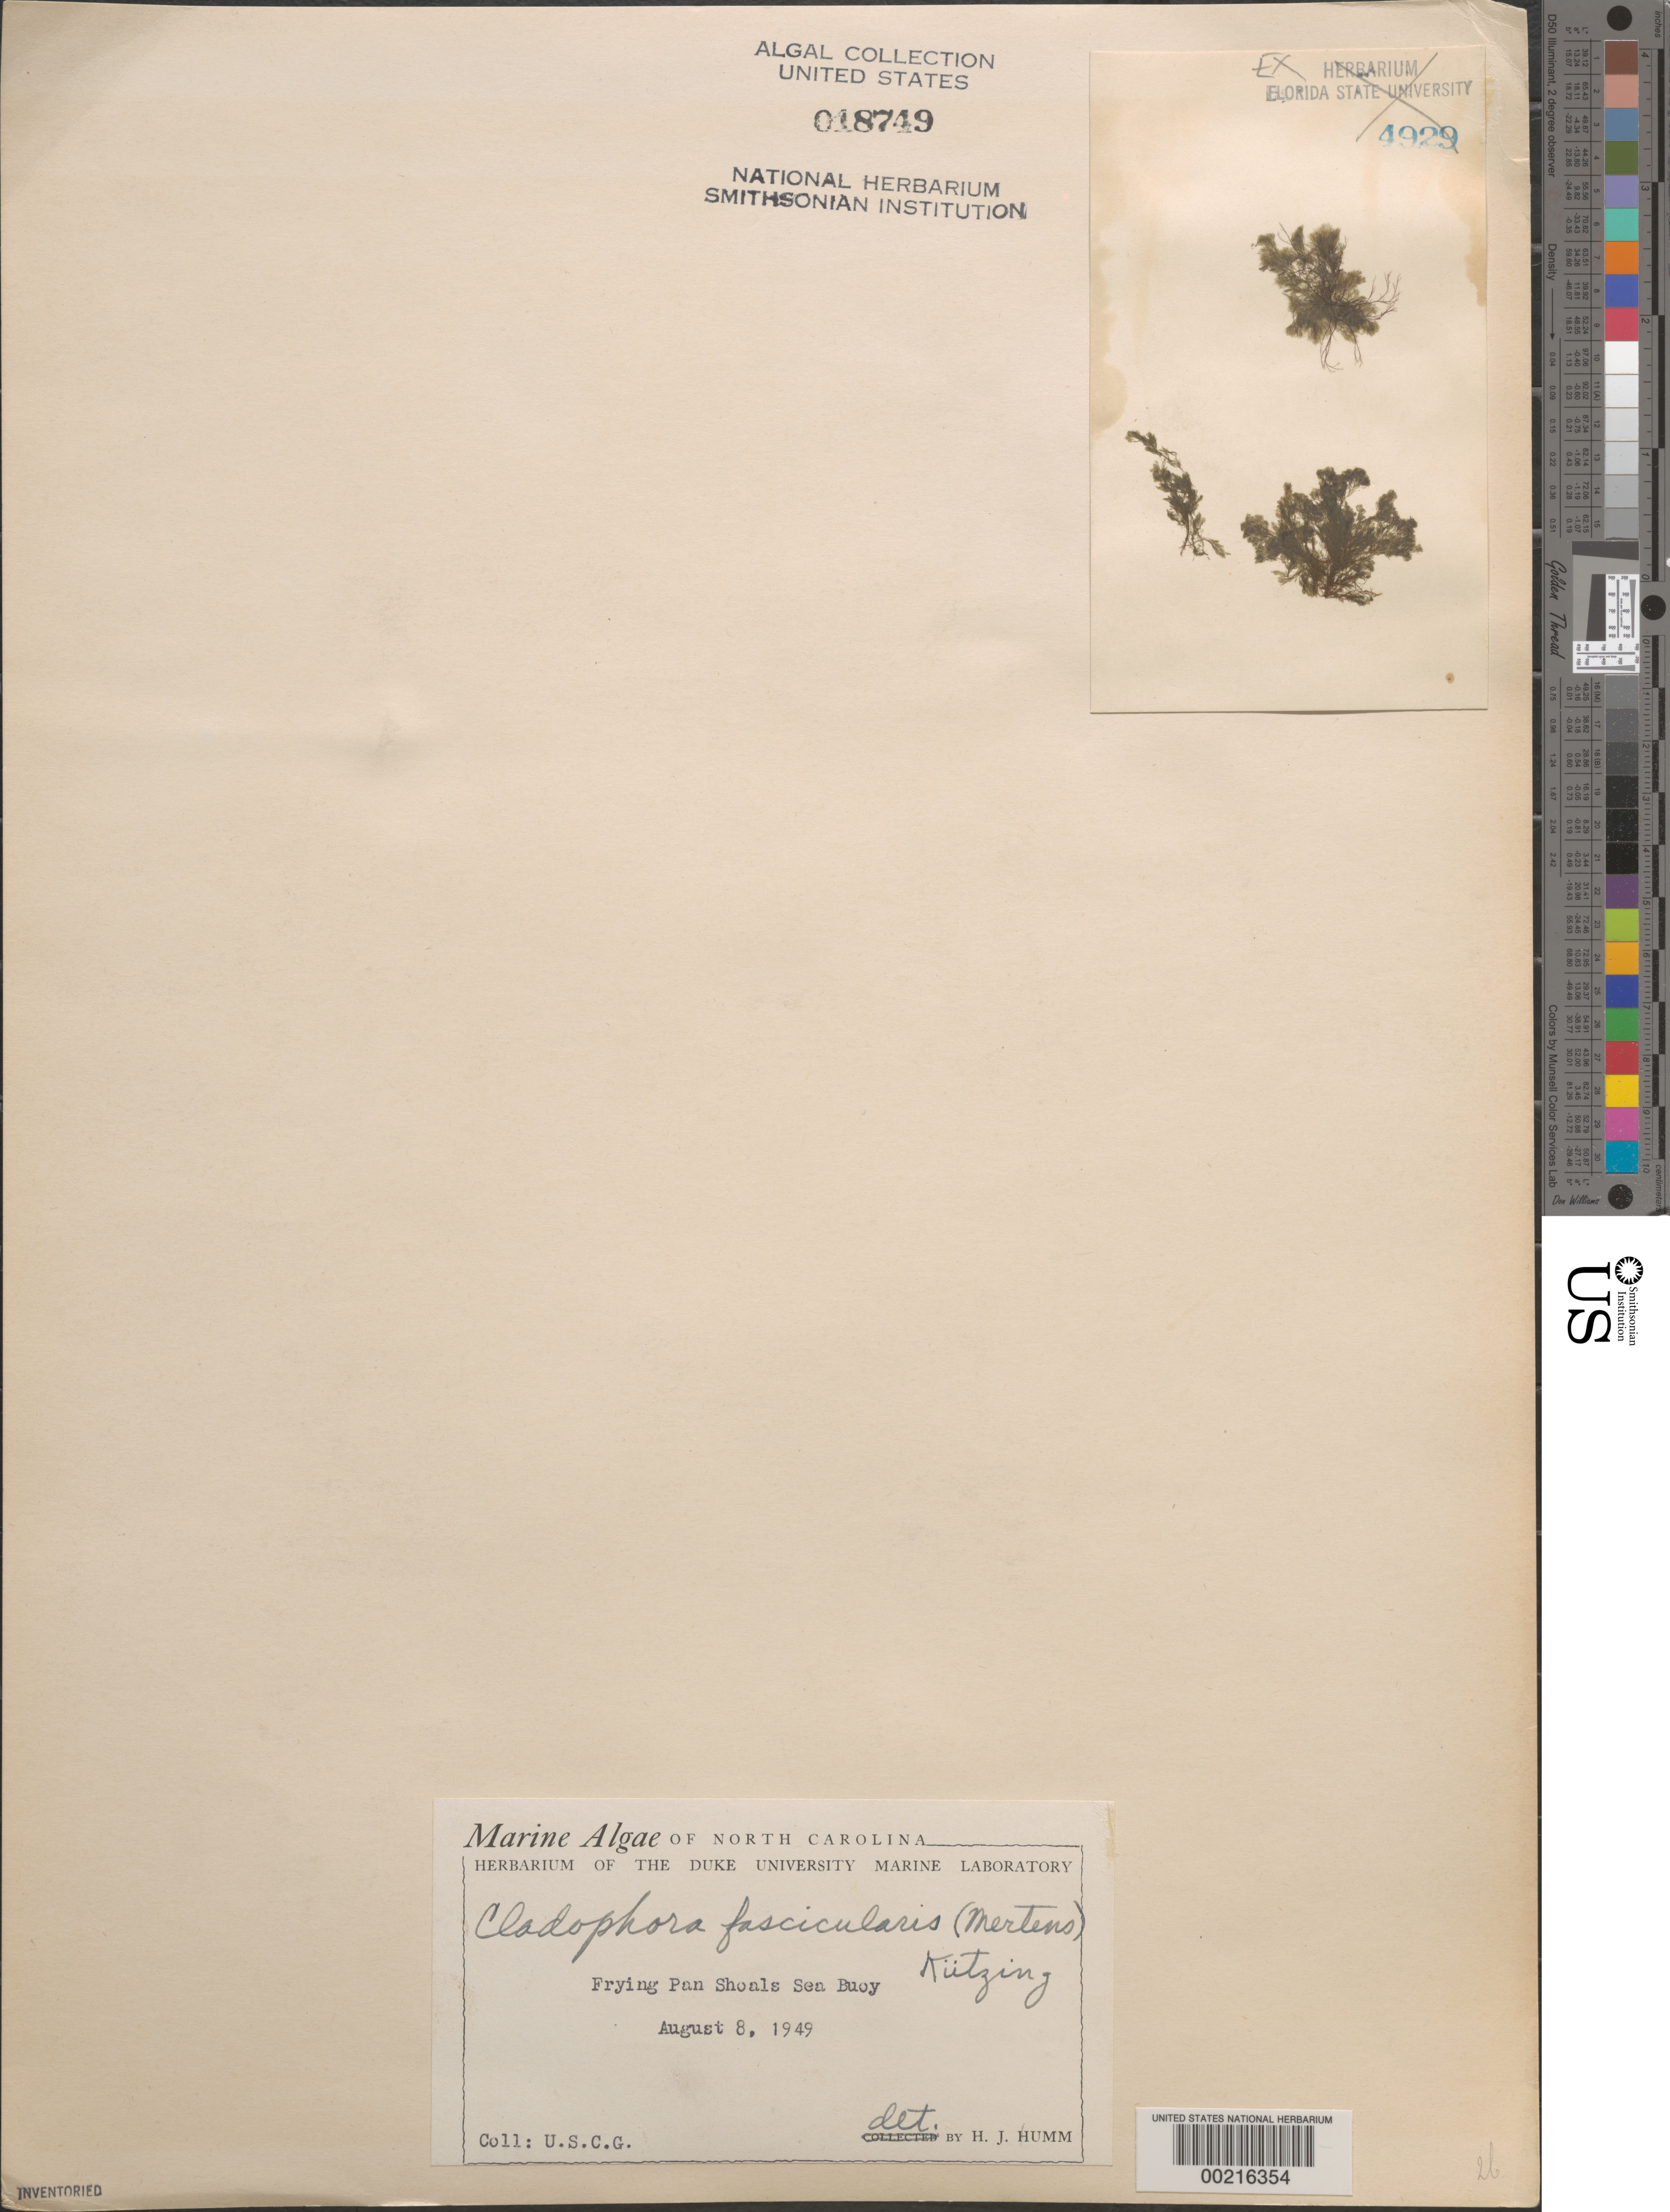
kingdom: Plantae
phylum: Chlorophyta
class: Ulvophyceae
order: Cladophorales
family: Cladophoraceae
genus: Cladophora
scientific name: Cladophora vagabunda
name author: (L.) C. Hoek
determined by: Algae name updating Project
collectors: U.S. Coast Guard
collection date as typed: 08 Aug 1949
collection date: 1949-08-08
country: United States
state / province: North Carolina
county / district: Carteret County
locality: Frying Pan Shoals sea buoy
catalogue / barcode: US 18749